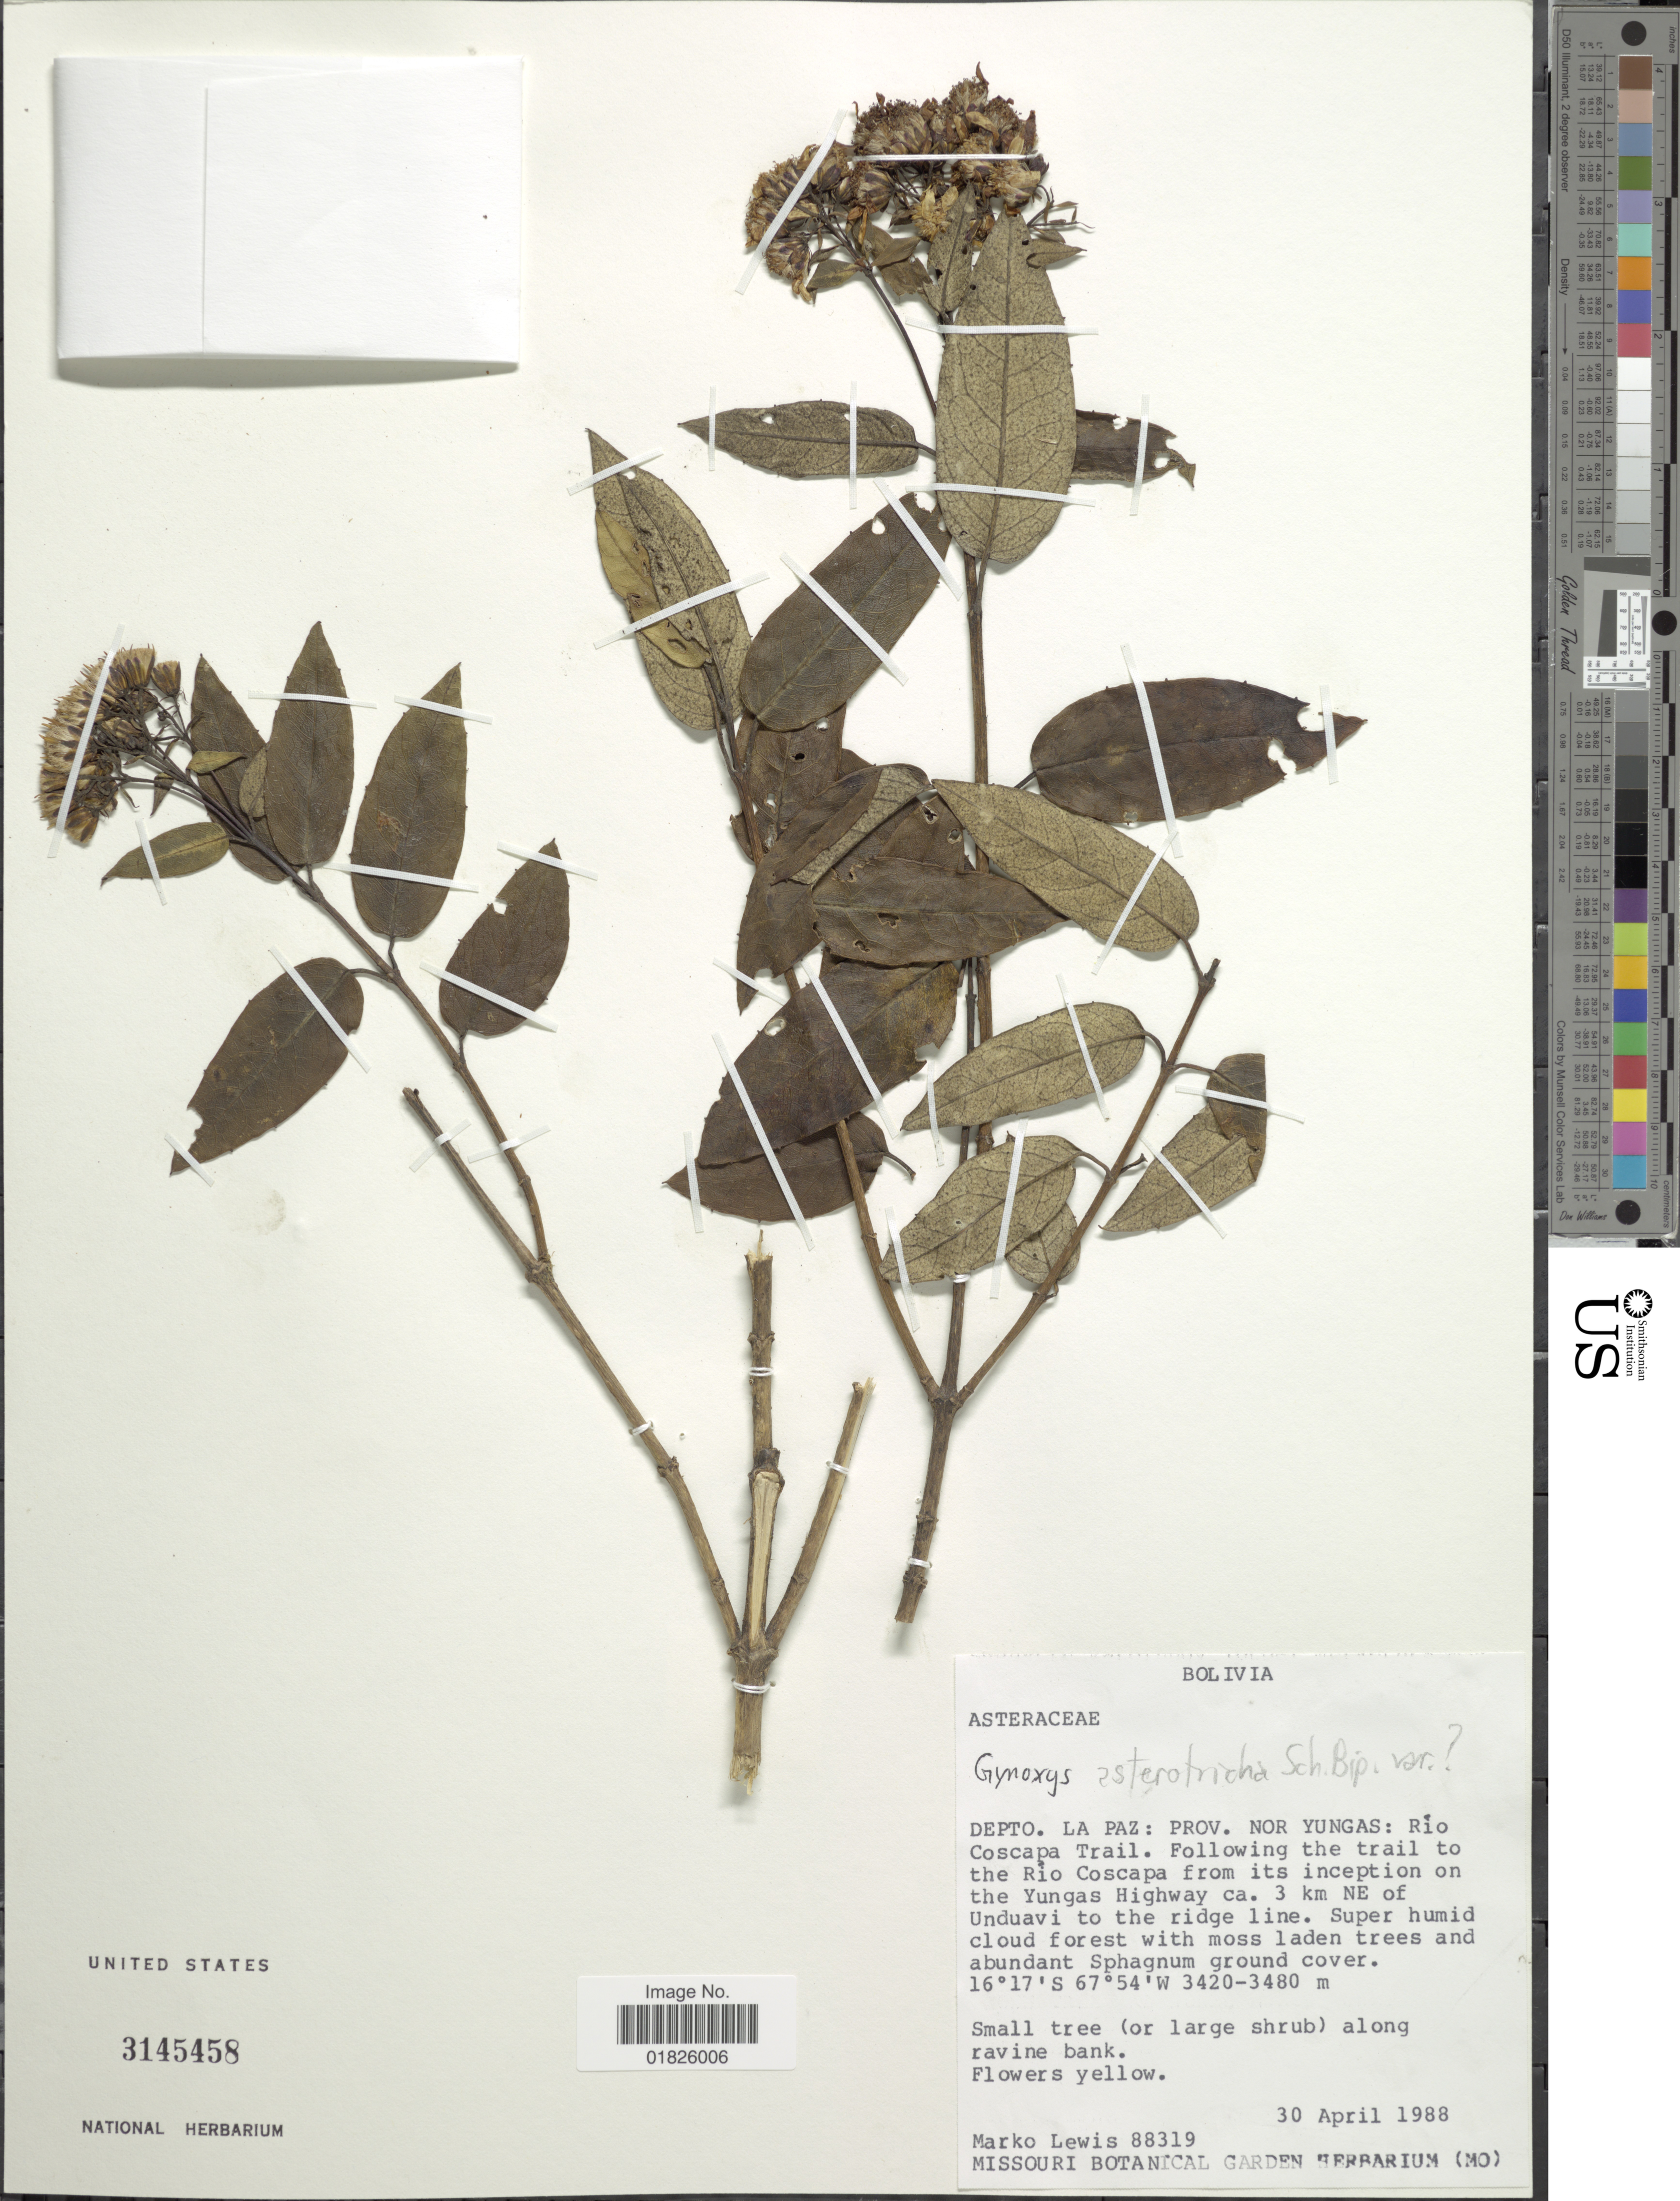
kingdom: Plantae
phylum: Tracheophyta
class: Magnoliopsida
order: Asterales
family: Asteraceae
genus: Gynoxys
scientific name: Gynoxys asterotricha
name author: Sch. Bip.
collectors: M. A. Lewis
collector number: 88319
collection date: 1988-04-30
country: Bolivia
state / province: La Paz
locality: Prov. Nor Yungas: Rio Coscapa Trail. Following the trail to the Rio Coscapa from its inception on the Yungas Highway ca. 3 km NE of Unduavi to the ridge line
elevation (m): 3420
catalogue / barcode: US 3145458